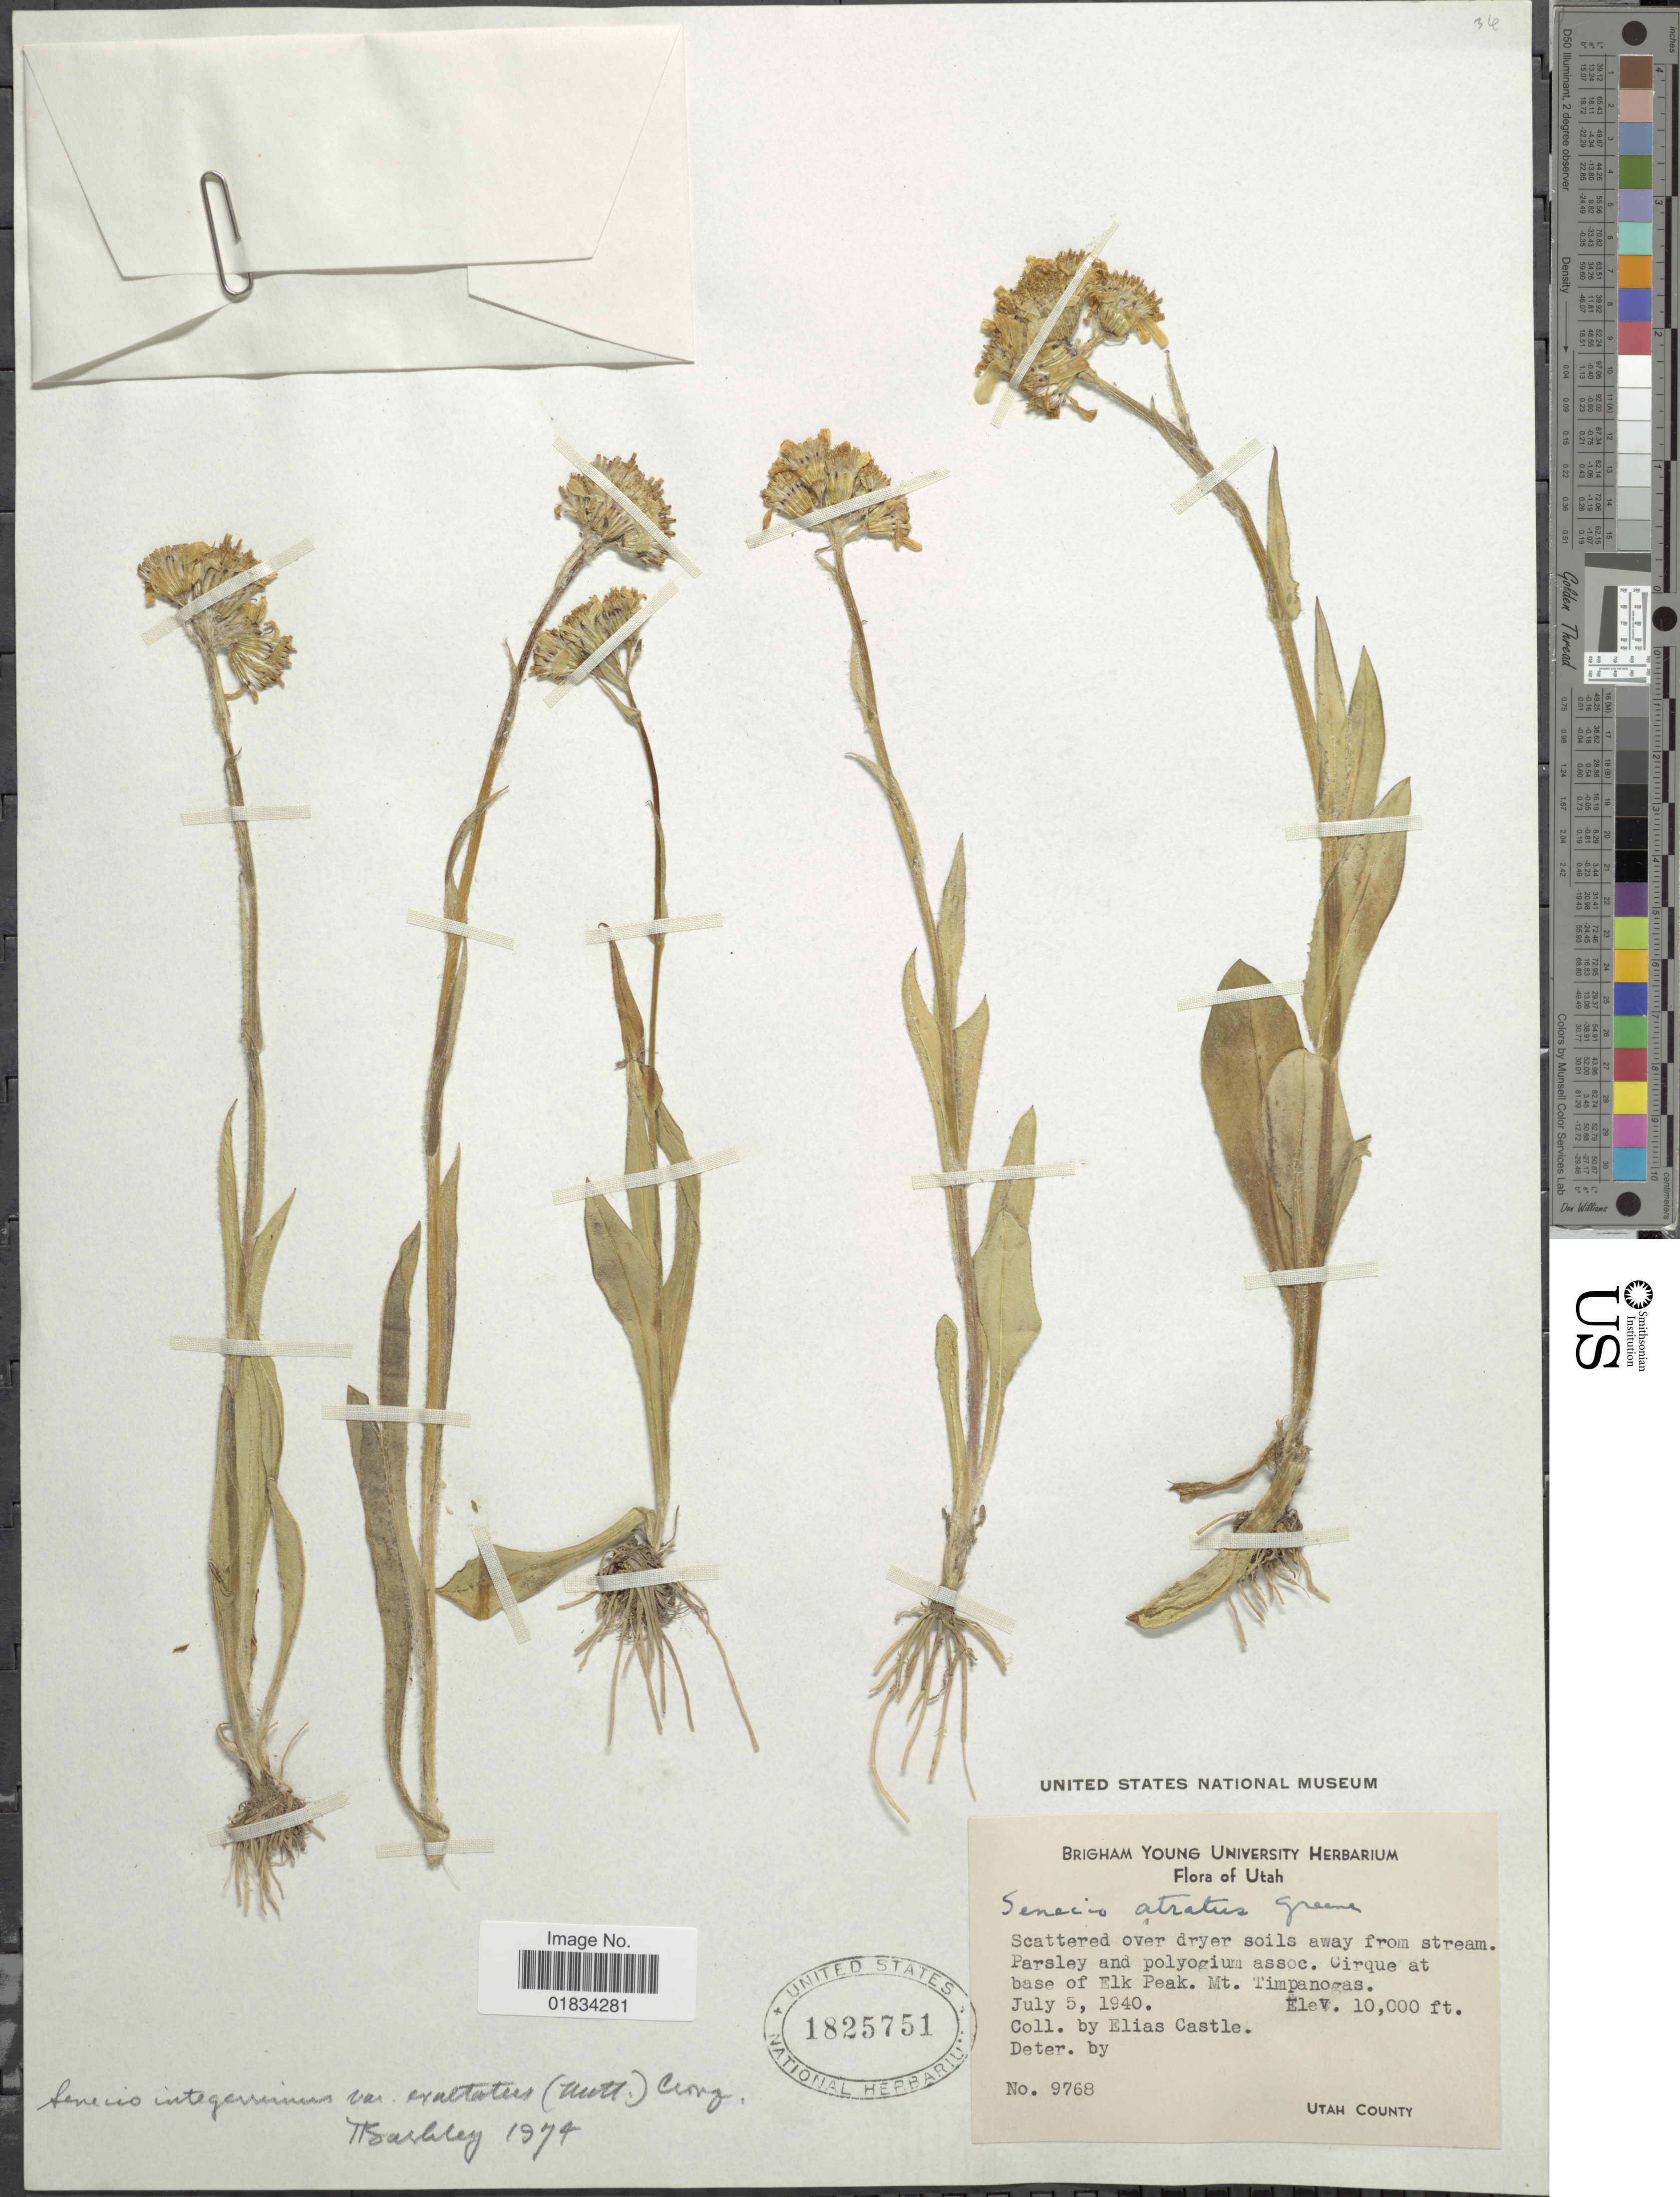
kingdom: Plantae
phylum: Tracheophyta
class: Magnoliopsida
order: Asterales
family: Asteraceae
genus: Senecio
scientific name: Senecio integerrimus var. exaltatus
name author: (Nutt.) Cronq.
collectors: E. Castle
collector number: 9768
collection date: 1940-07-05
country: United States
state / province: Utah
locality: Cirque at base of Elk Peak. Mt. Timpanogas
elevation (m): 3048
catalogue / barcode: US 1825751